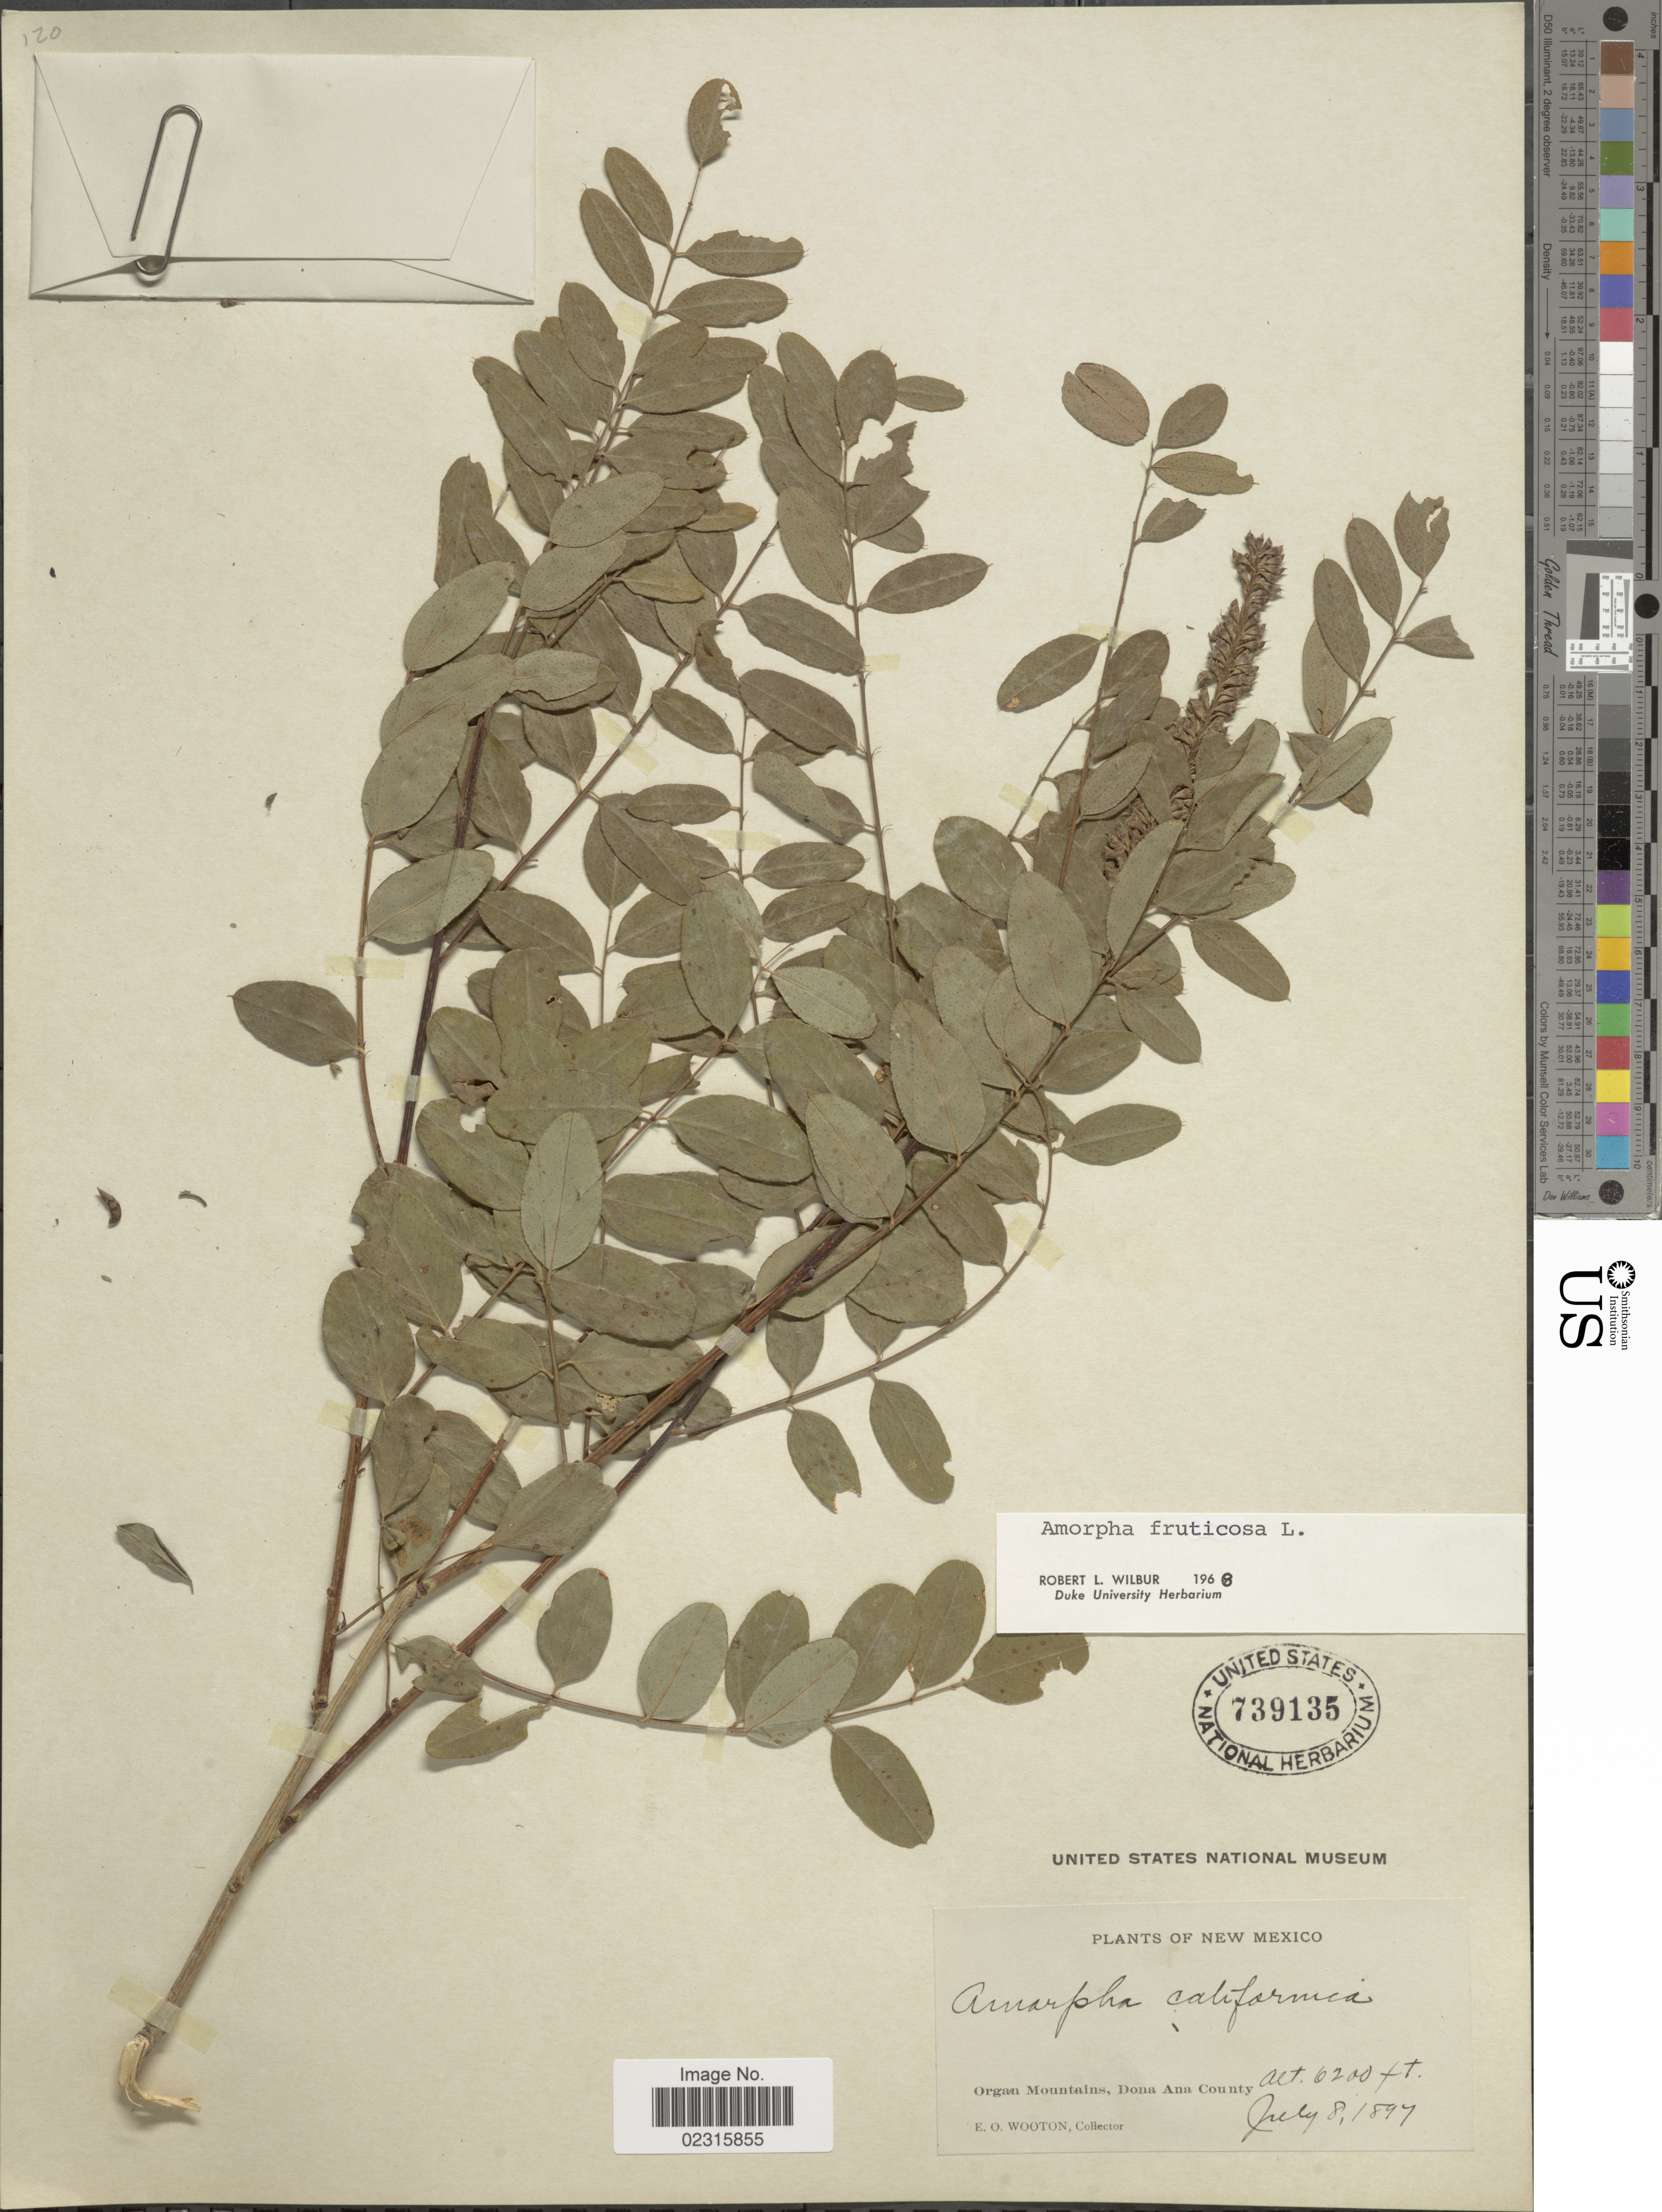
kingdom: Plantae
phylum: Tracheophyta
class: Magnoliopsida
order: Fabales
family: Fabaceae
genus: Amorpha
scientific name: Amorpha fruticosa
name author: L.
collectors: E. O. Wooton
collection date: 1897-07-08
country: United States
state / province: New Mexico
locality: Organ Mountains, Dona Ana County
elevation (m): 1890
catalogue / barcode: US 739135